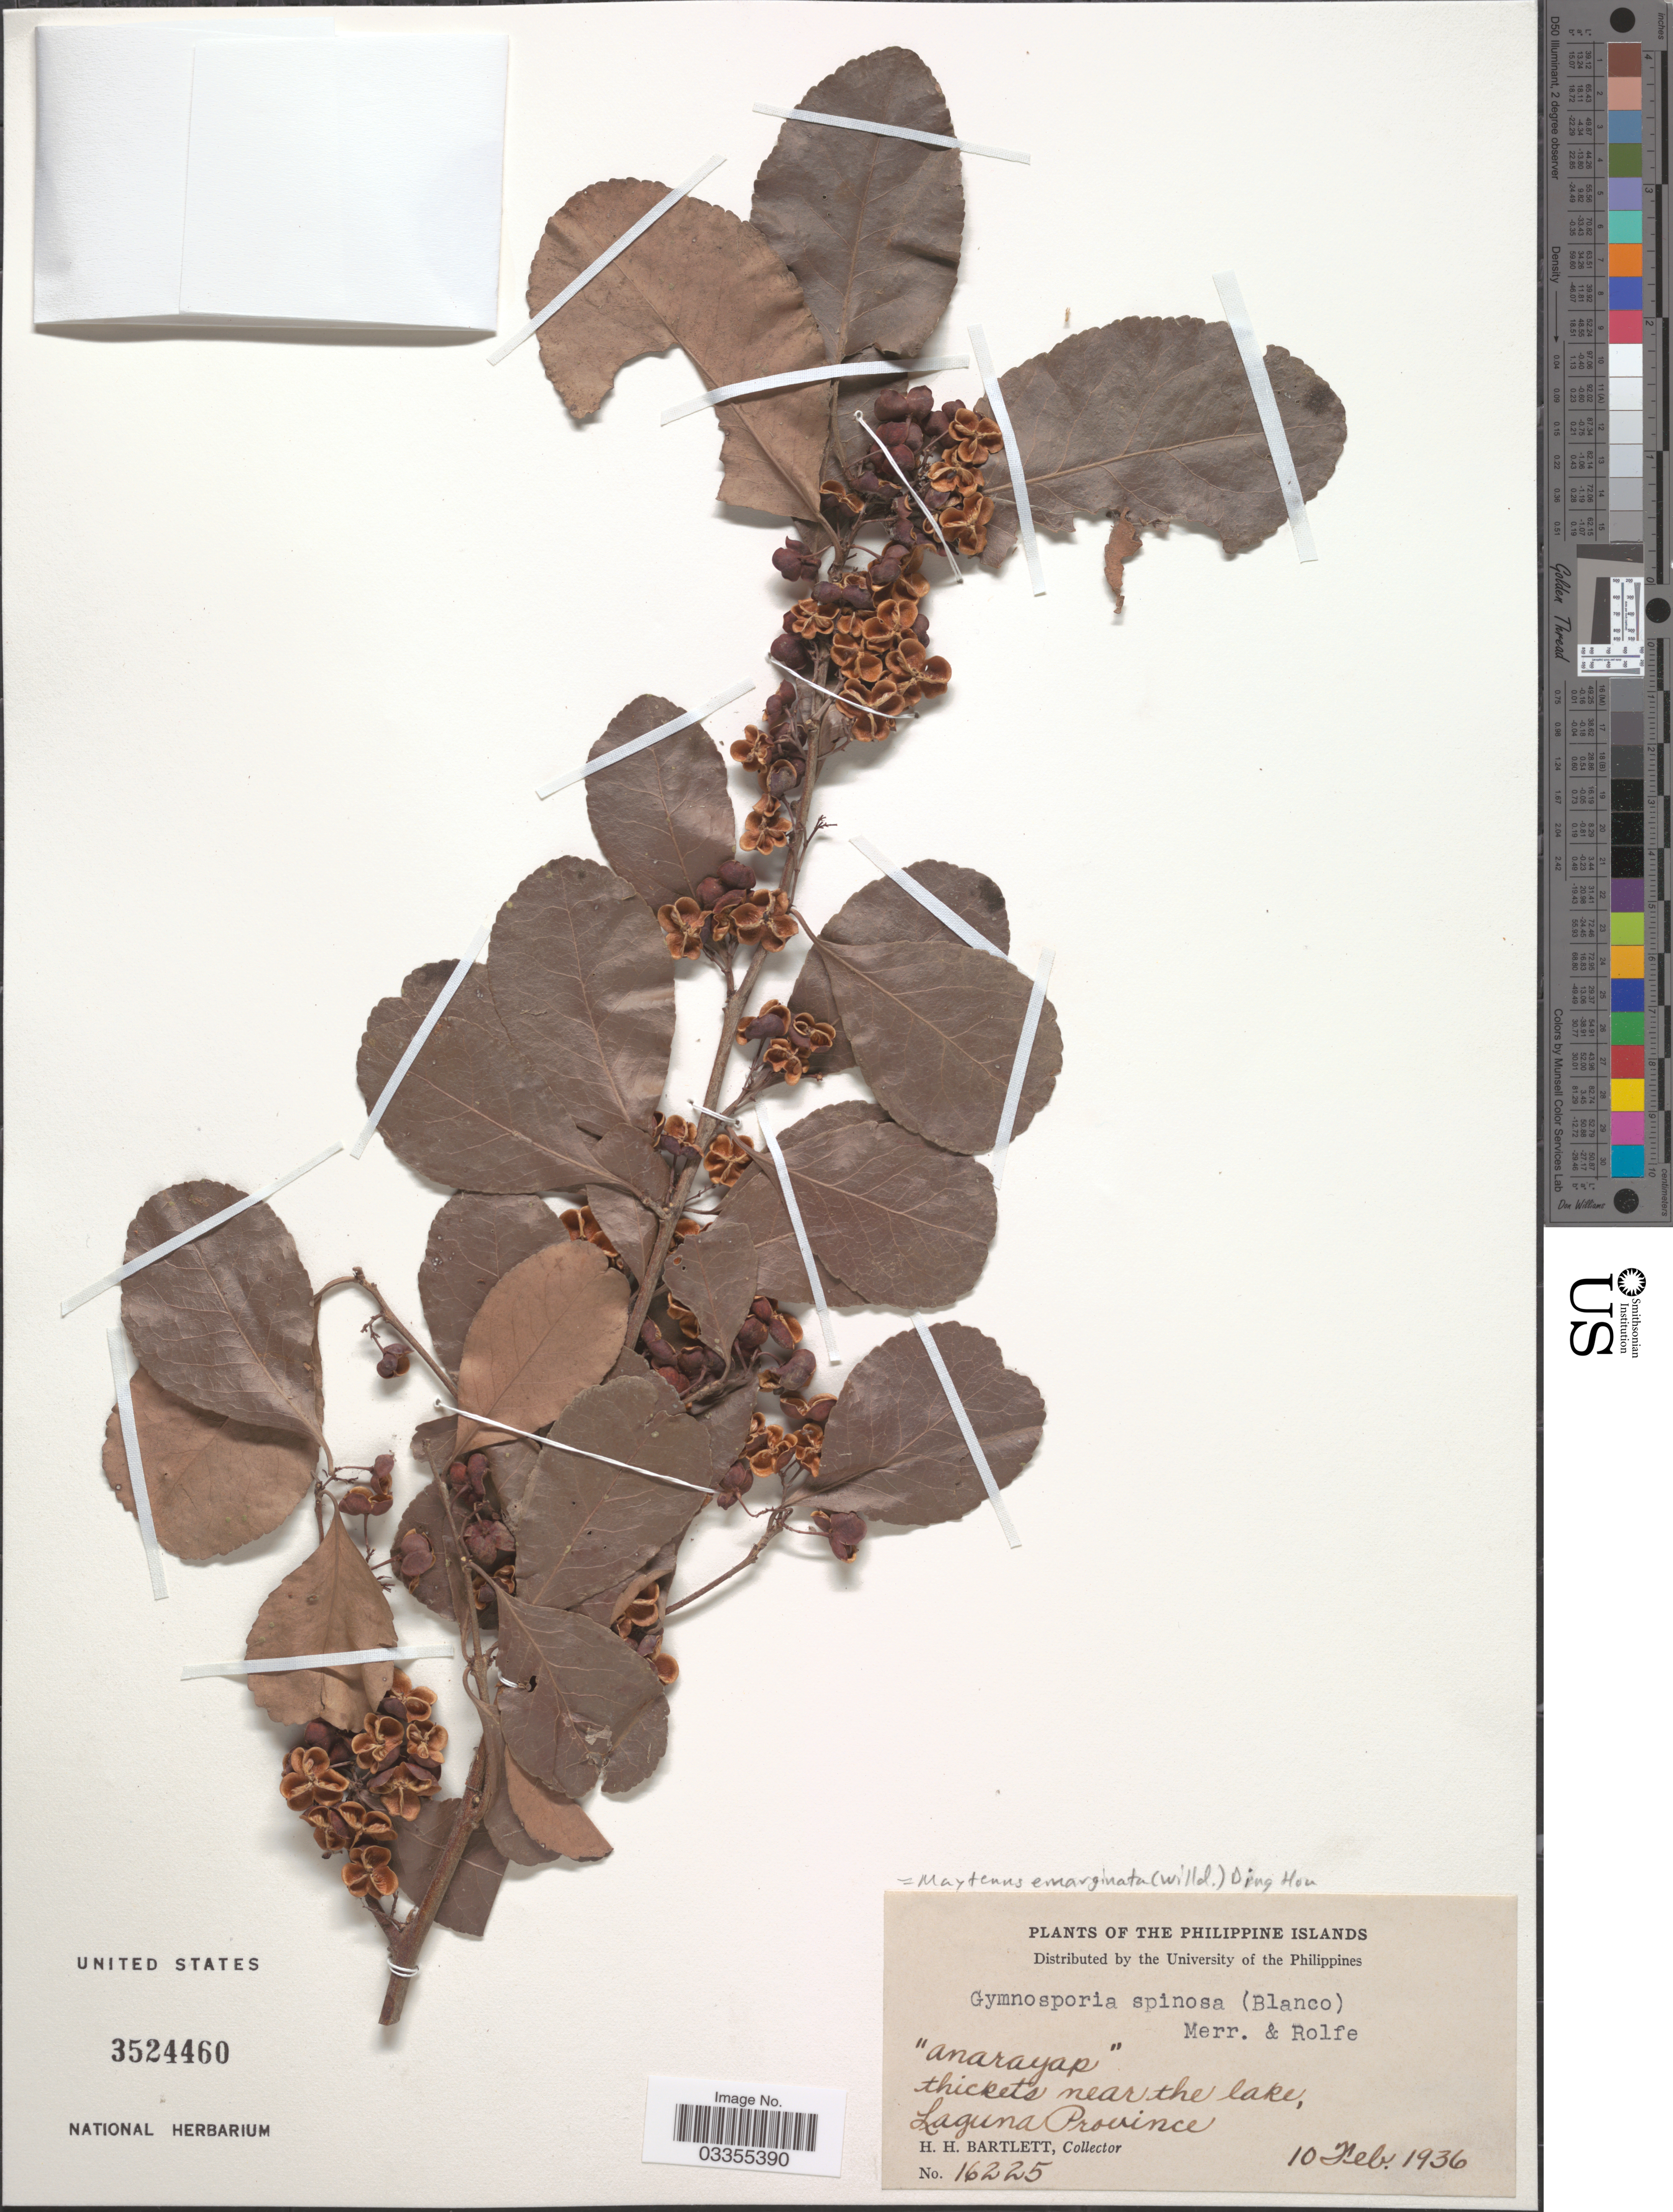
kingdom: Plantae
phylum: Tracheophyta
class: Magnoliopsida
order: Celastrales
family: Celastraceae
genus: Gymnosporia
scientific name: Gymnosporia trilocularis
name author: Hayata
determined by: Strong, Mark T., (BOT), Smithsonian Institution - National Museum of Natural History (UNITED STATES)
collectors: H. H. Bartlett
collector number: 16225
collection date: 1936-02-10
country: Philippines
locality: Thickets near the lake, Laguna Province.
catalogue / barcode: US 3524460